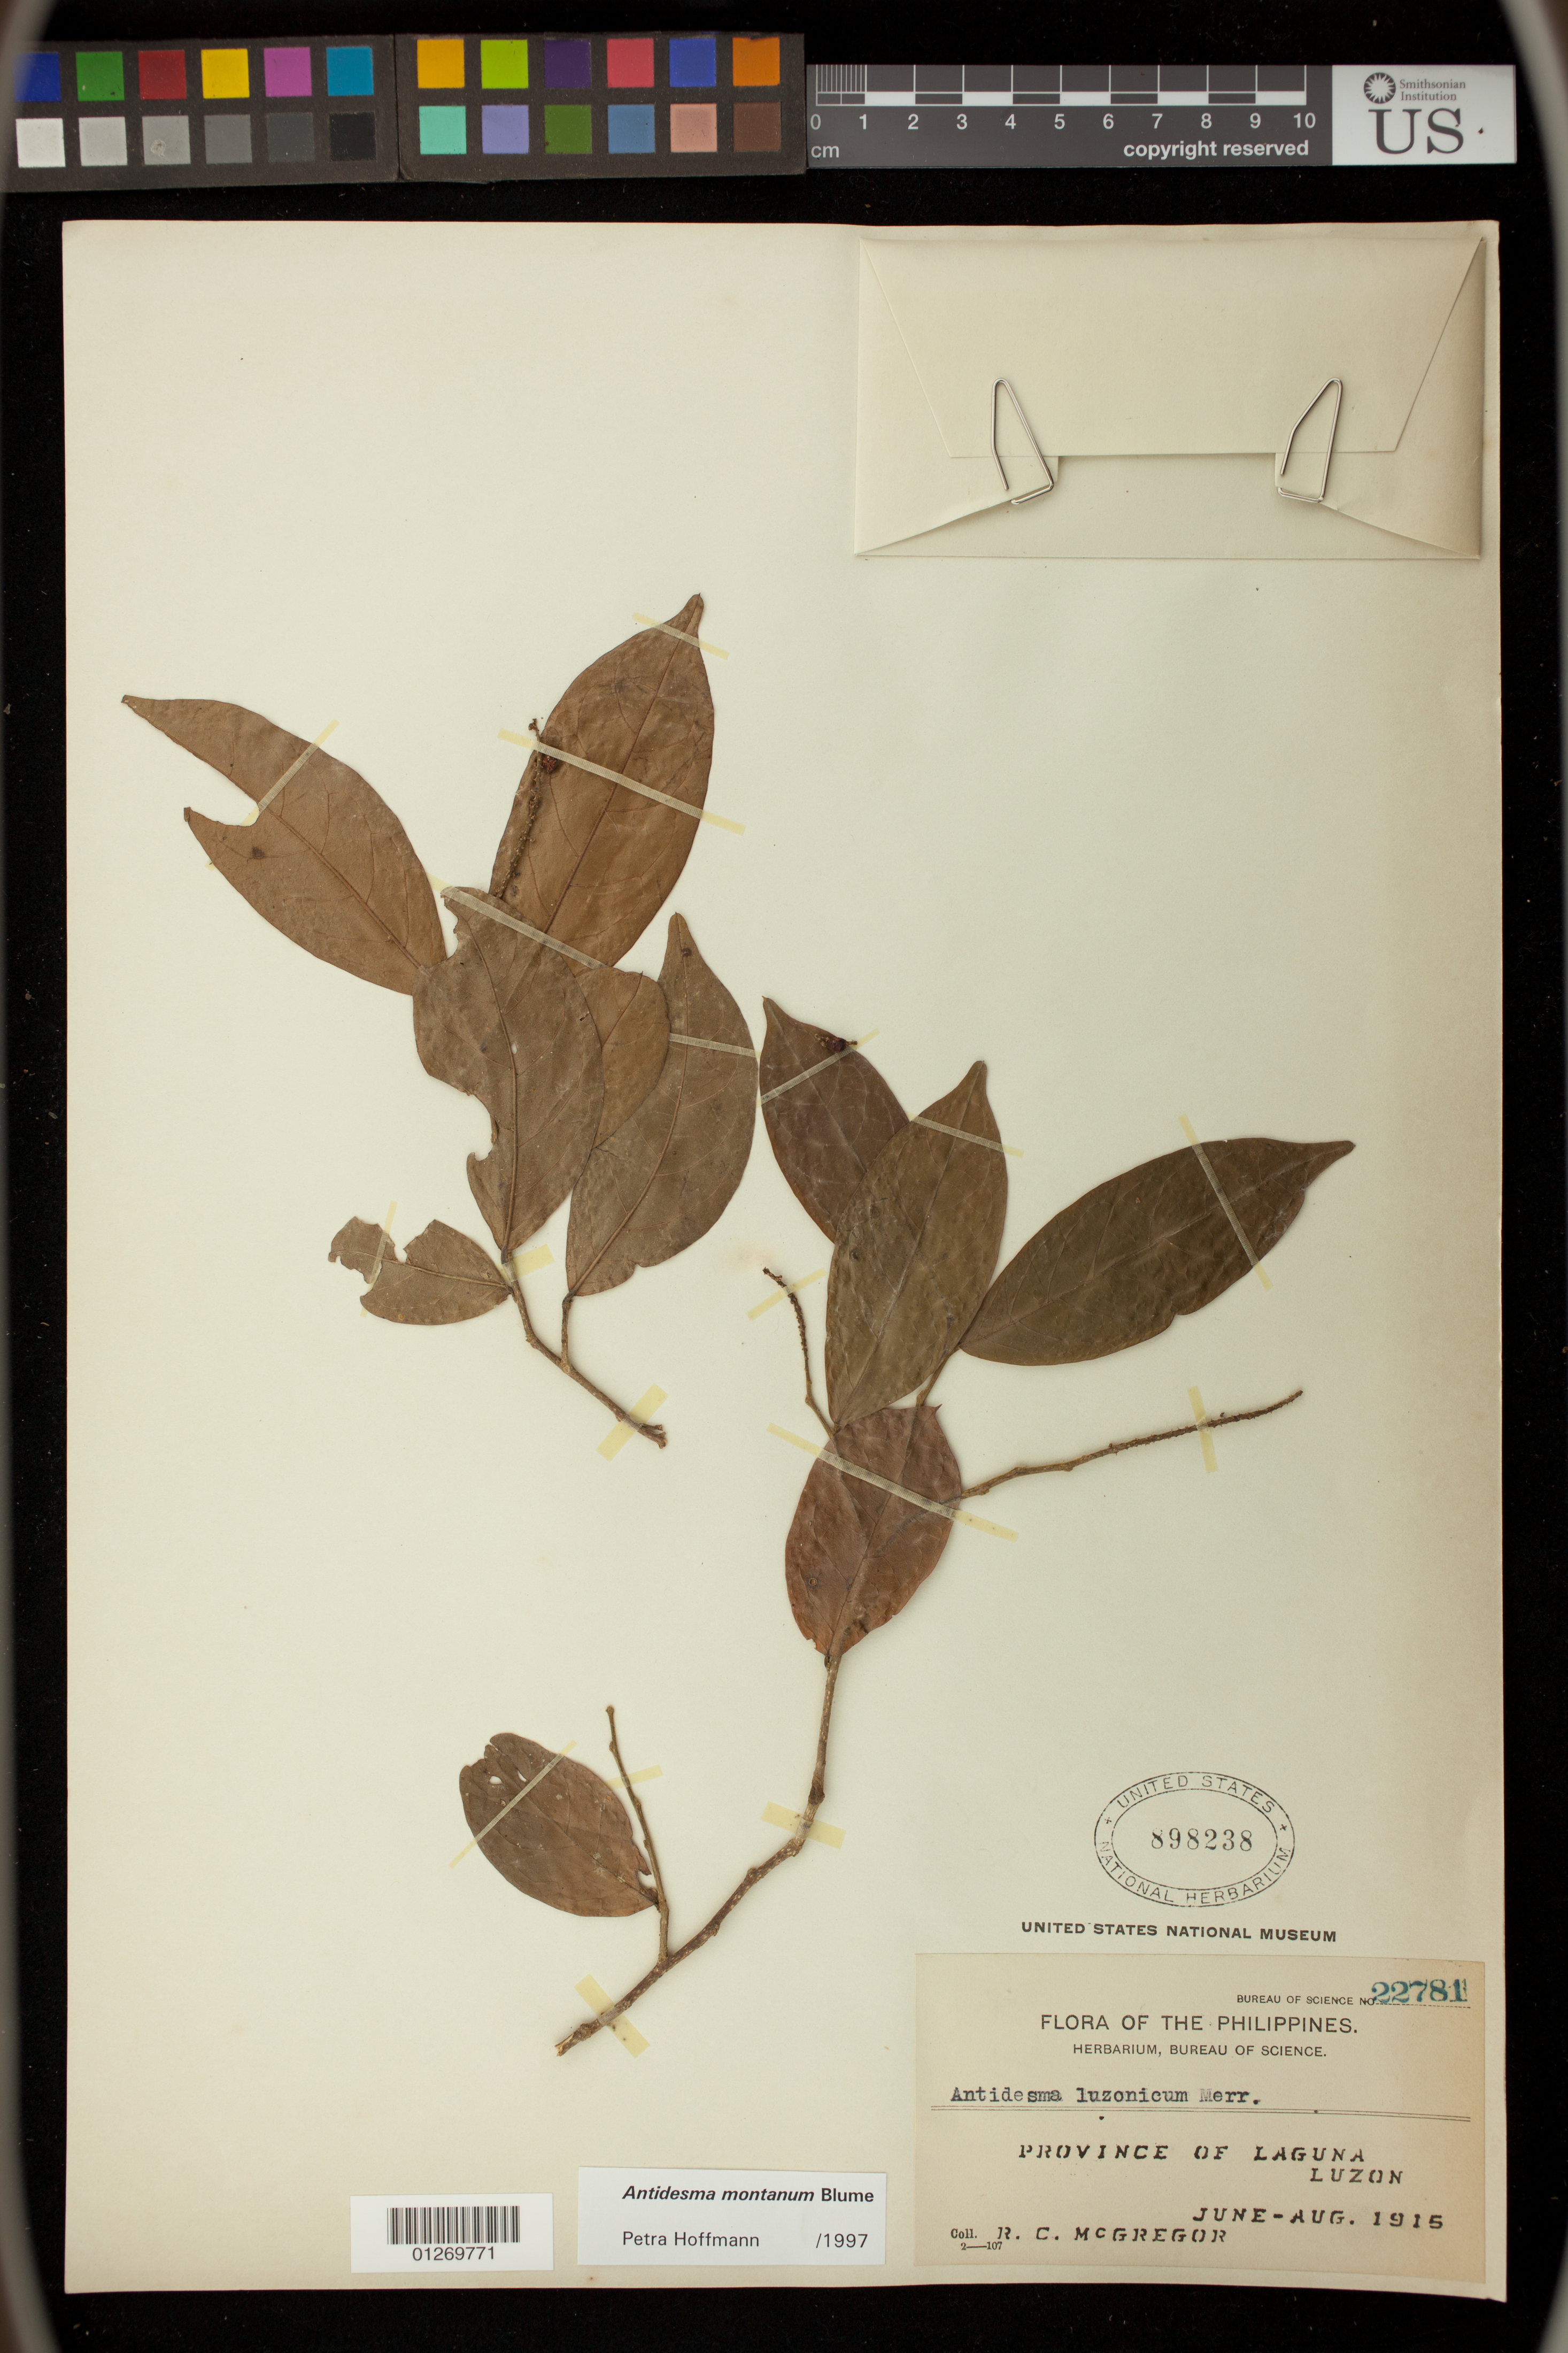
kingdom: Plantae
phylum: Tracheophyta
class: Magnoliopsida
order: Malpighiales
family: Phyllanthaceae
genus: Antidesma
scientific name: Antidesma montanum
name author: Blume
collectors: R. C. McGregor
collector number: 22781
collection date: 1915-06/1915-08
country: Philippines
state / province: Calabarzon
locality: Province of Laguna, Luzon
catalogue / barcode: US 898238